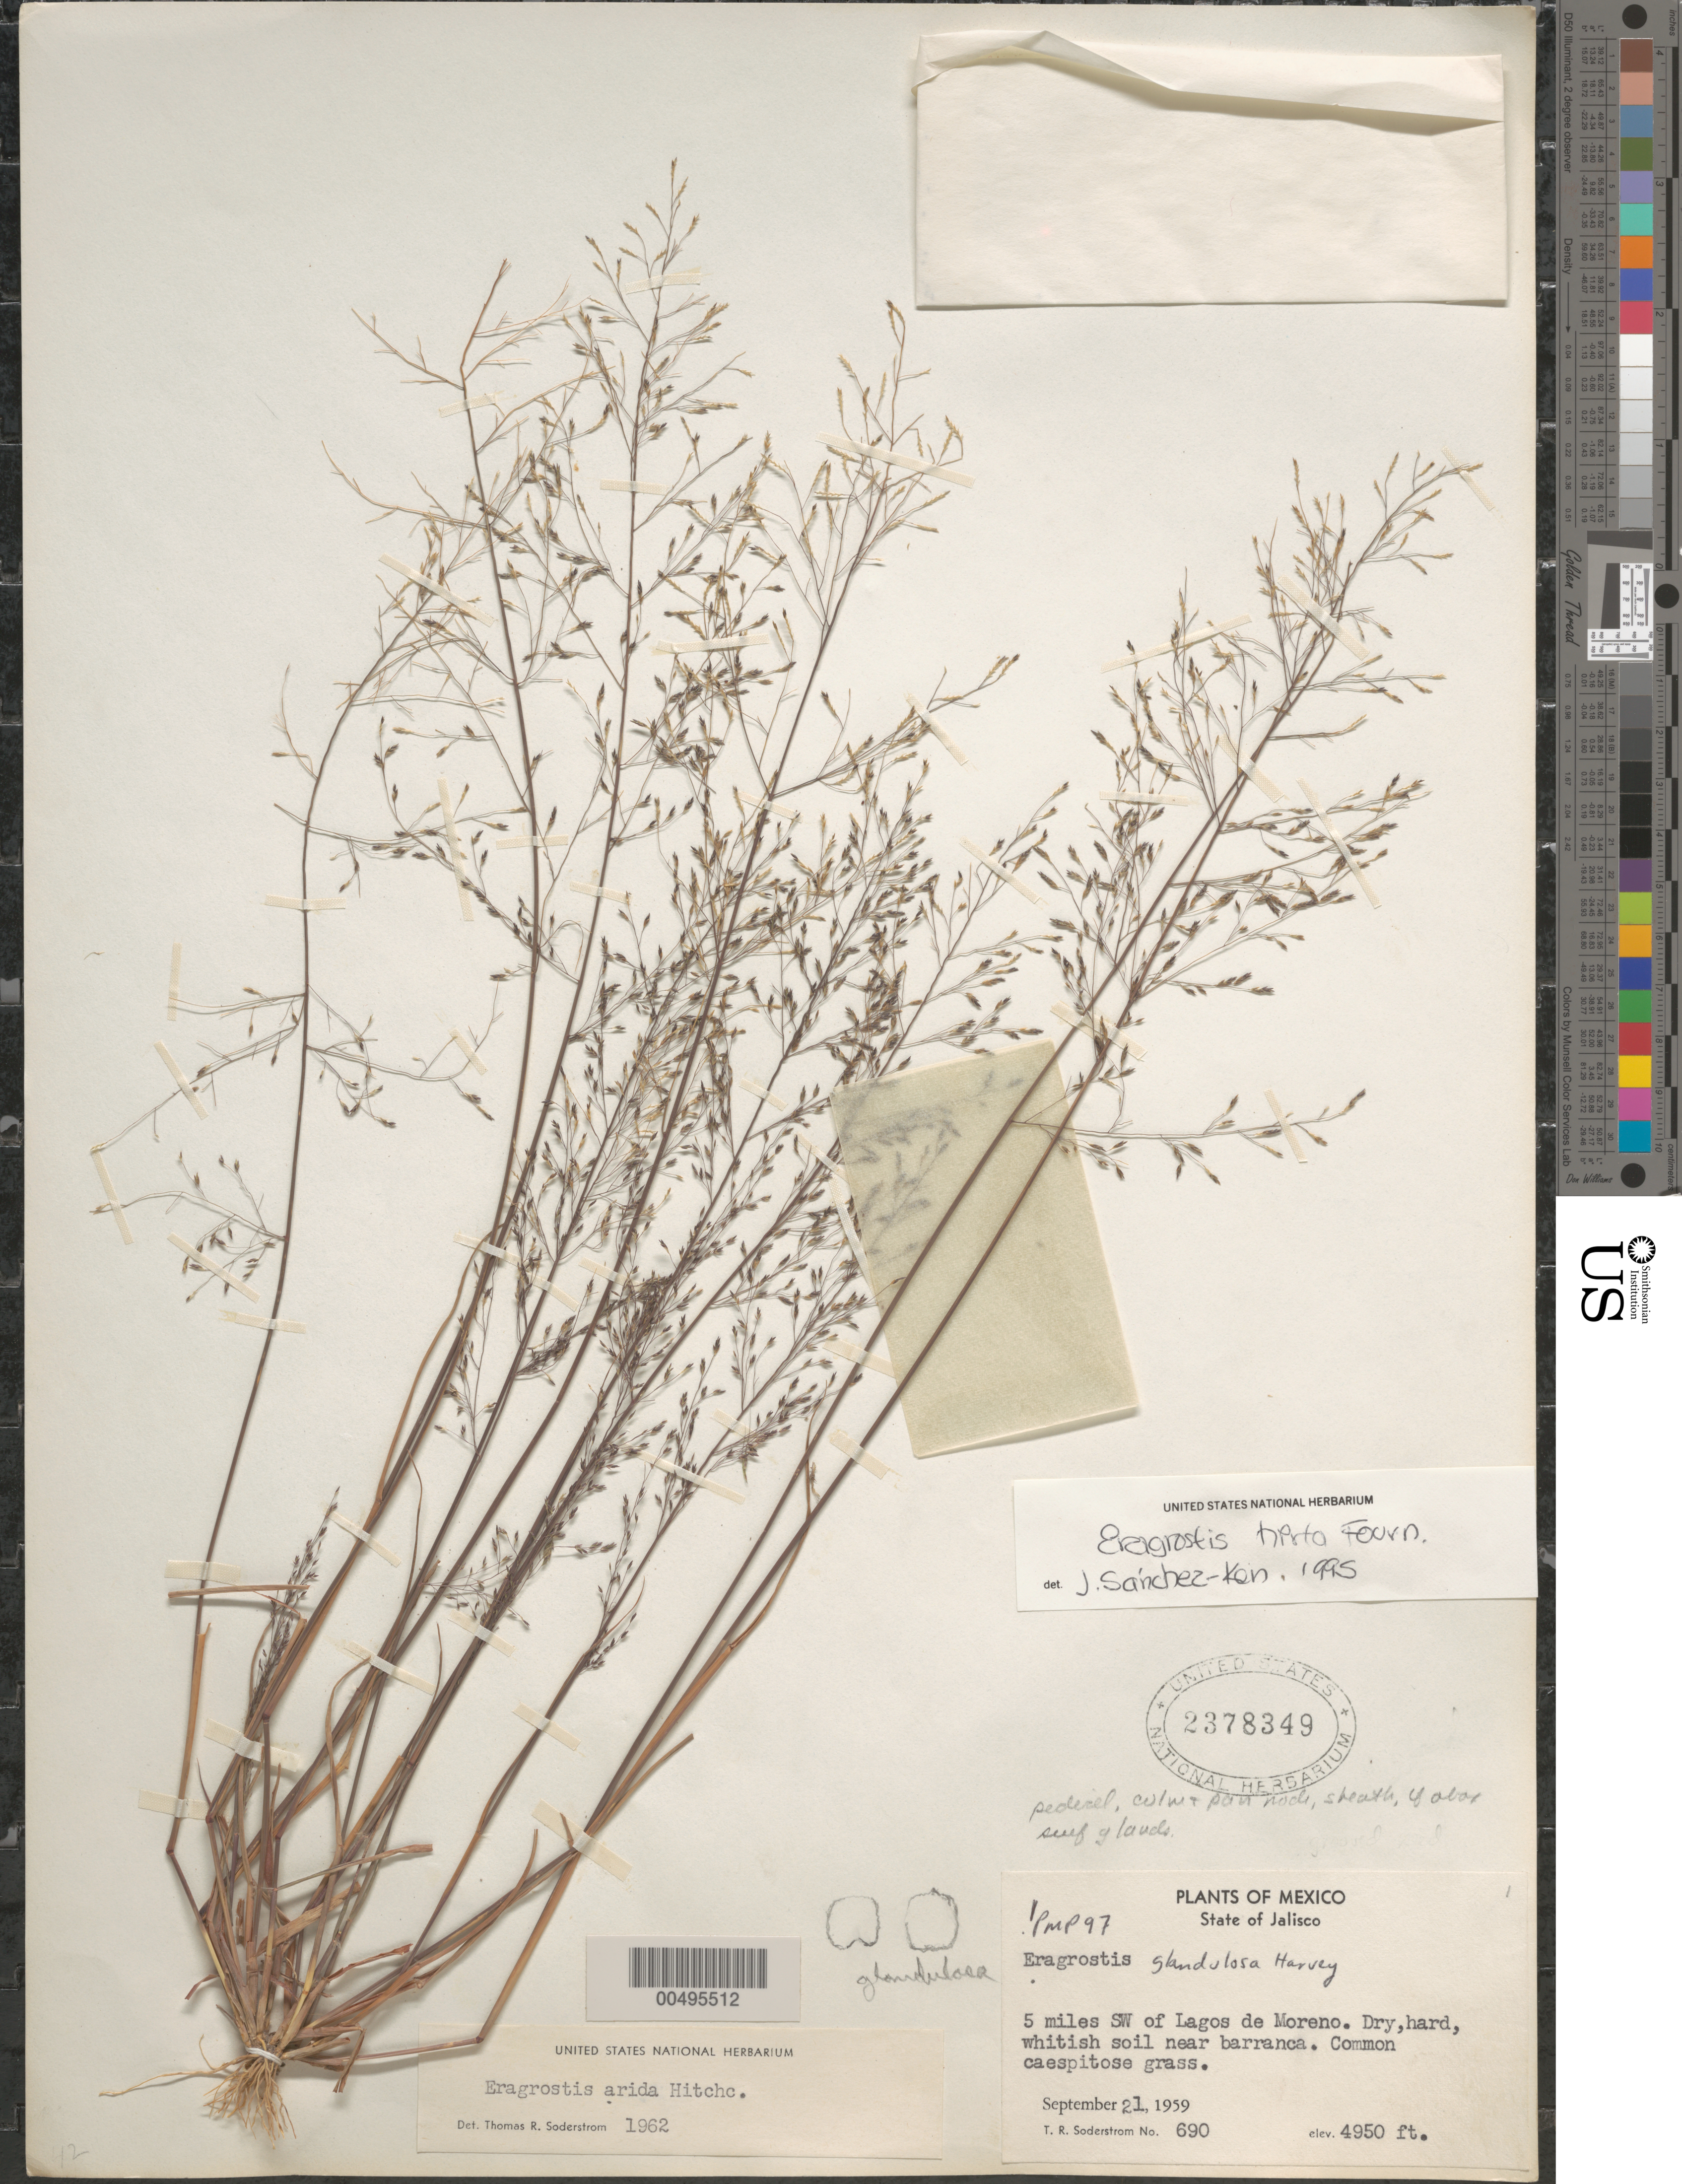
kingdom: Plantae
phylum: Tracheophyta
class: Liliopsida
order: Poales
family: Poaceae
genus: Eragrostis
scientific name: Eragrostis hirta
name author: E. Fourn.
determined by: Sánchez-Ken, J. G.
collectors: T. R. Soderstrom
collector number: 690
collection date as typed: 21 Sep 1959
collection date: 1959-09-21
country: Mexico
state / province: Jalisco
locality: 5 mi SW of Lagos de Moreno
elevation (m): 1509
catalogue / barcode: US 2378349